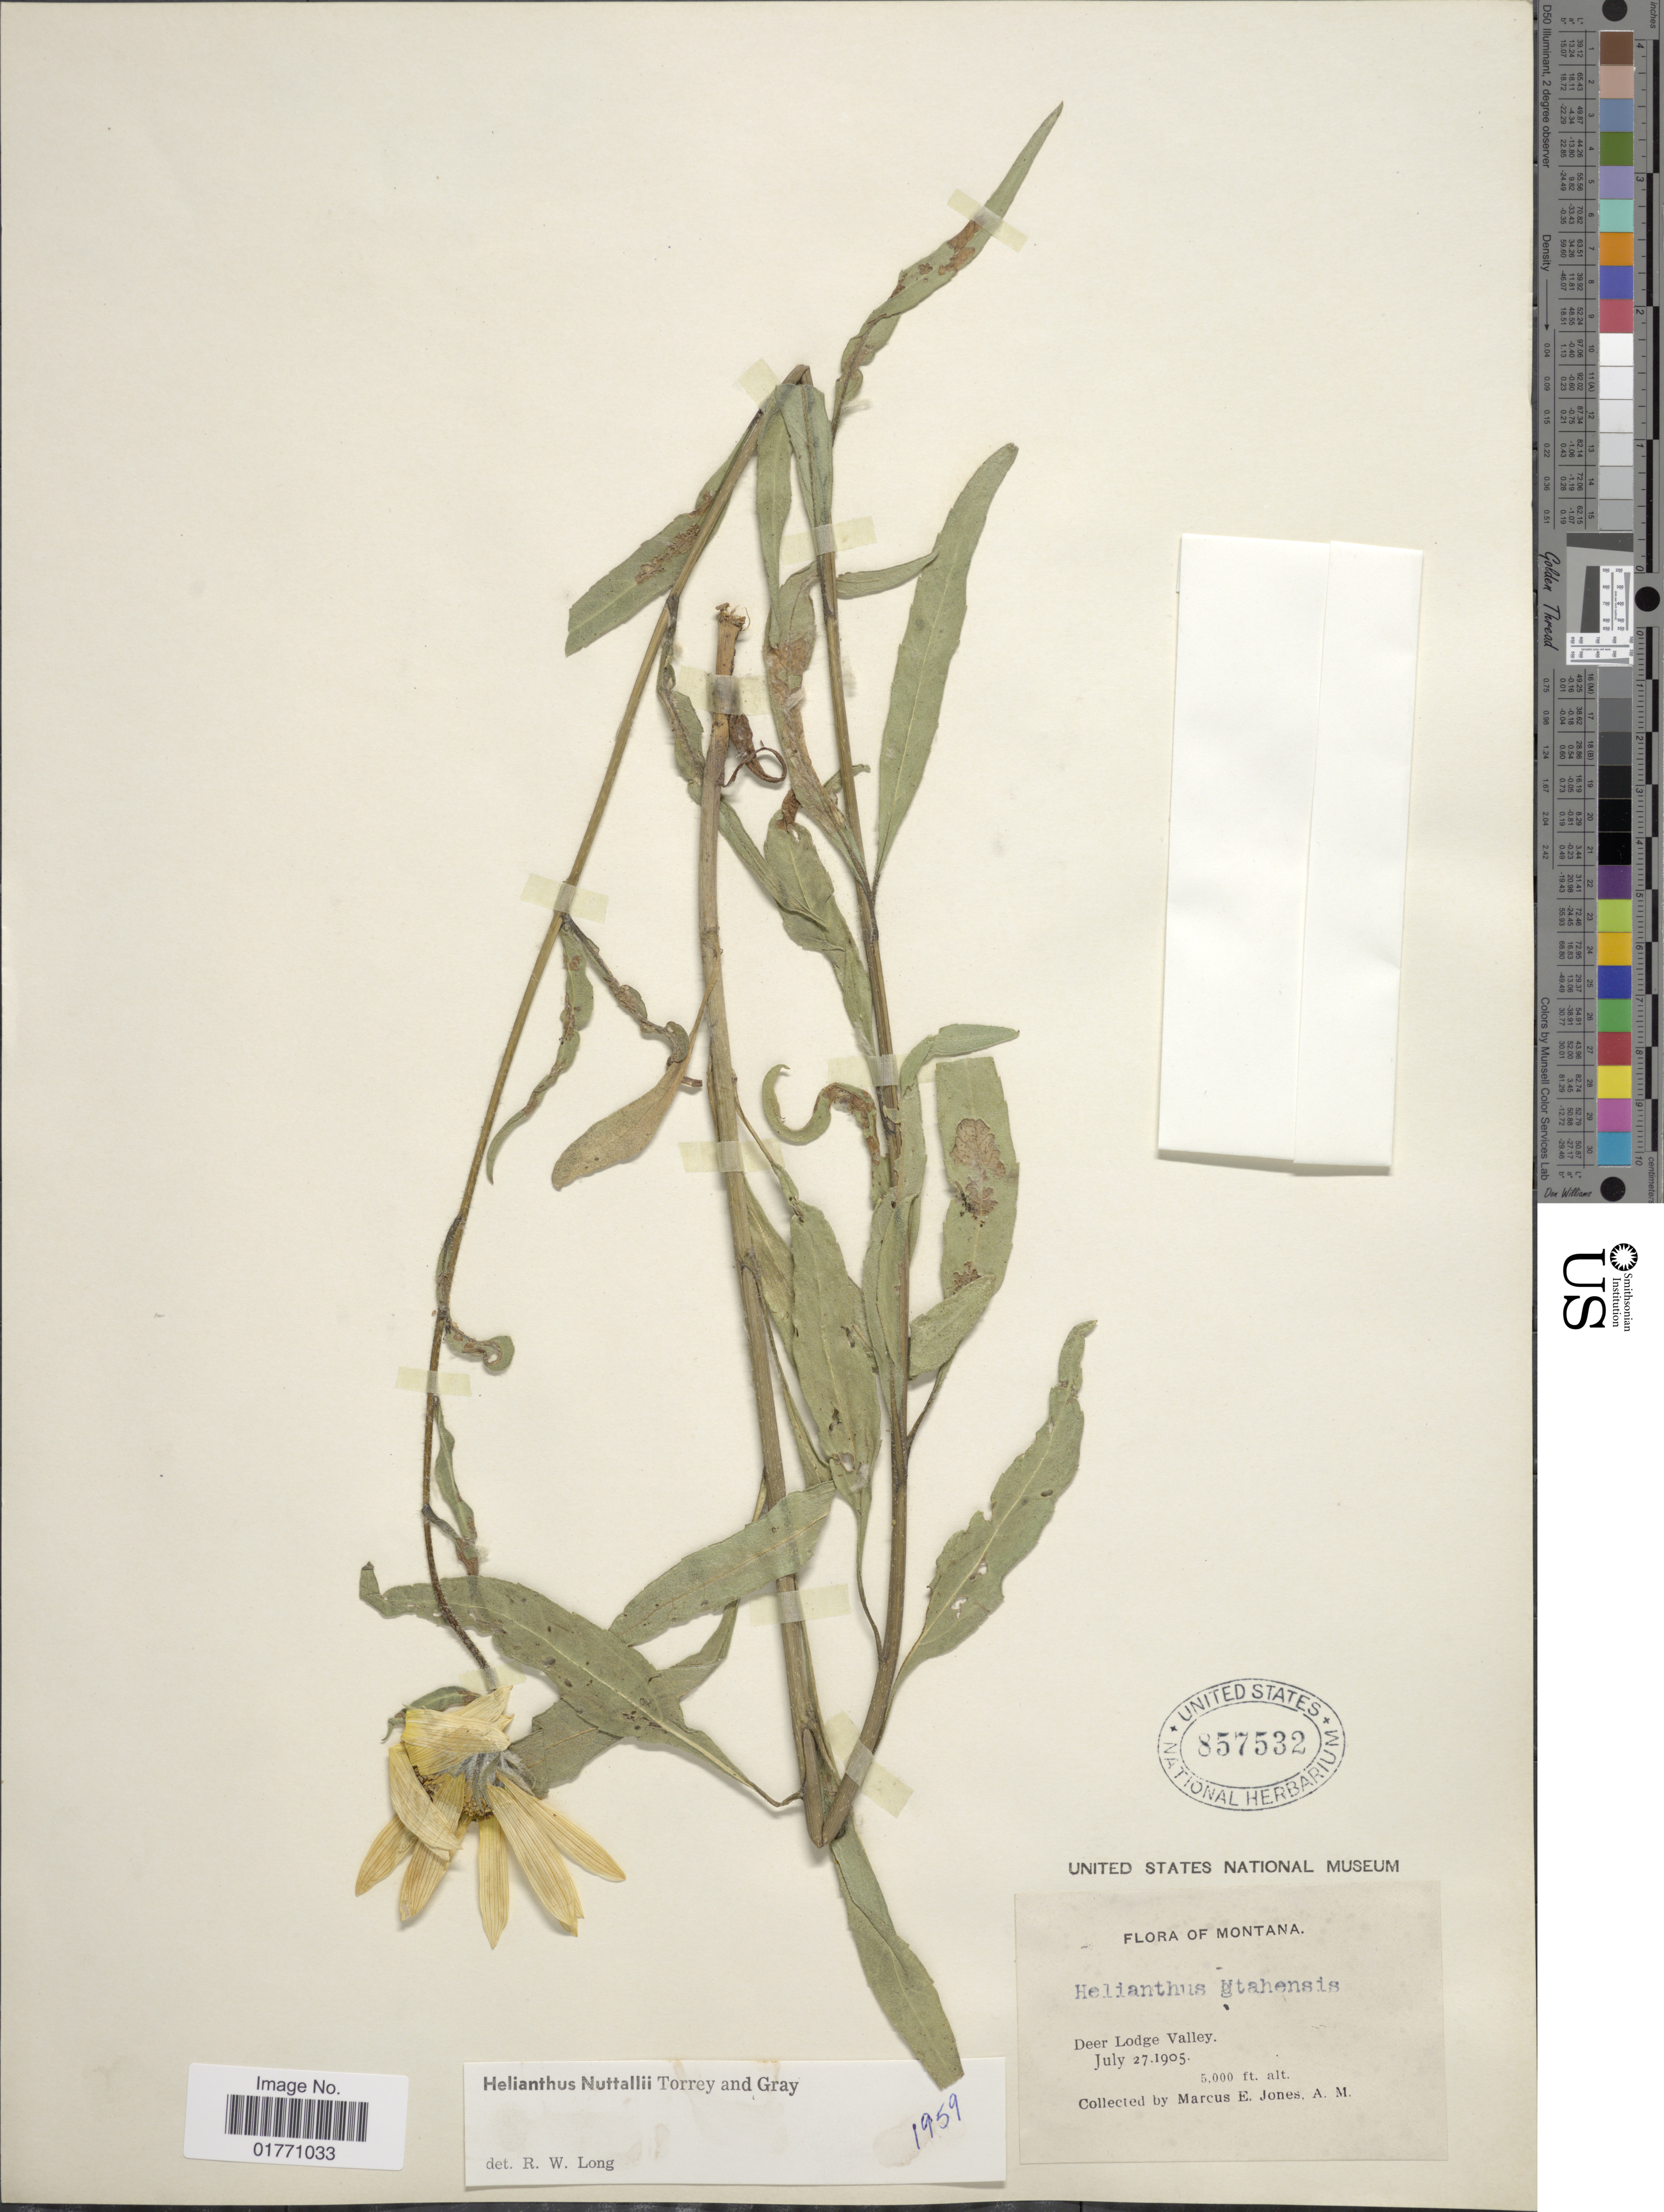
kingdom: Plantae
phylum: Tracheophyta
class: Magnoliopsida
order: Asterales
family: Asteraceae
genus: Helianthus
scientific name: Helianthus nuttallii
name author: Torr. & A. Gray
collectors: M. E. Jones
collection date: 1905-07-27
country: United States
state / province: Montana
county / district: Powell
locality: Deer Lodge Valley.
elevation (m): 1524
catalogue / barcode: US 857532